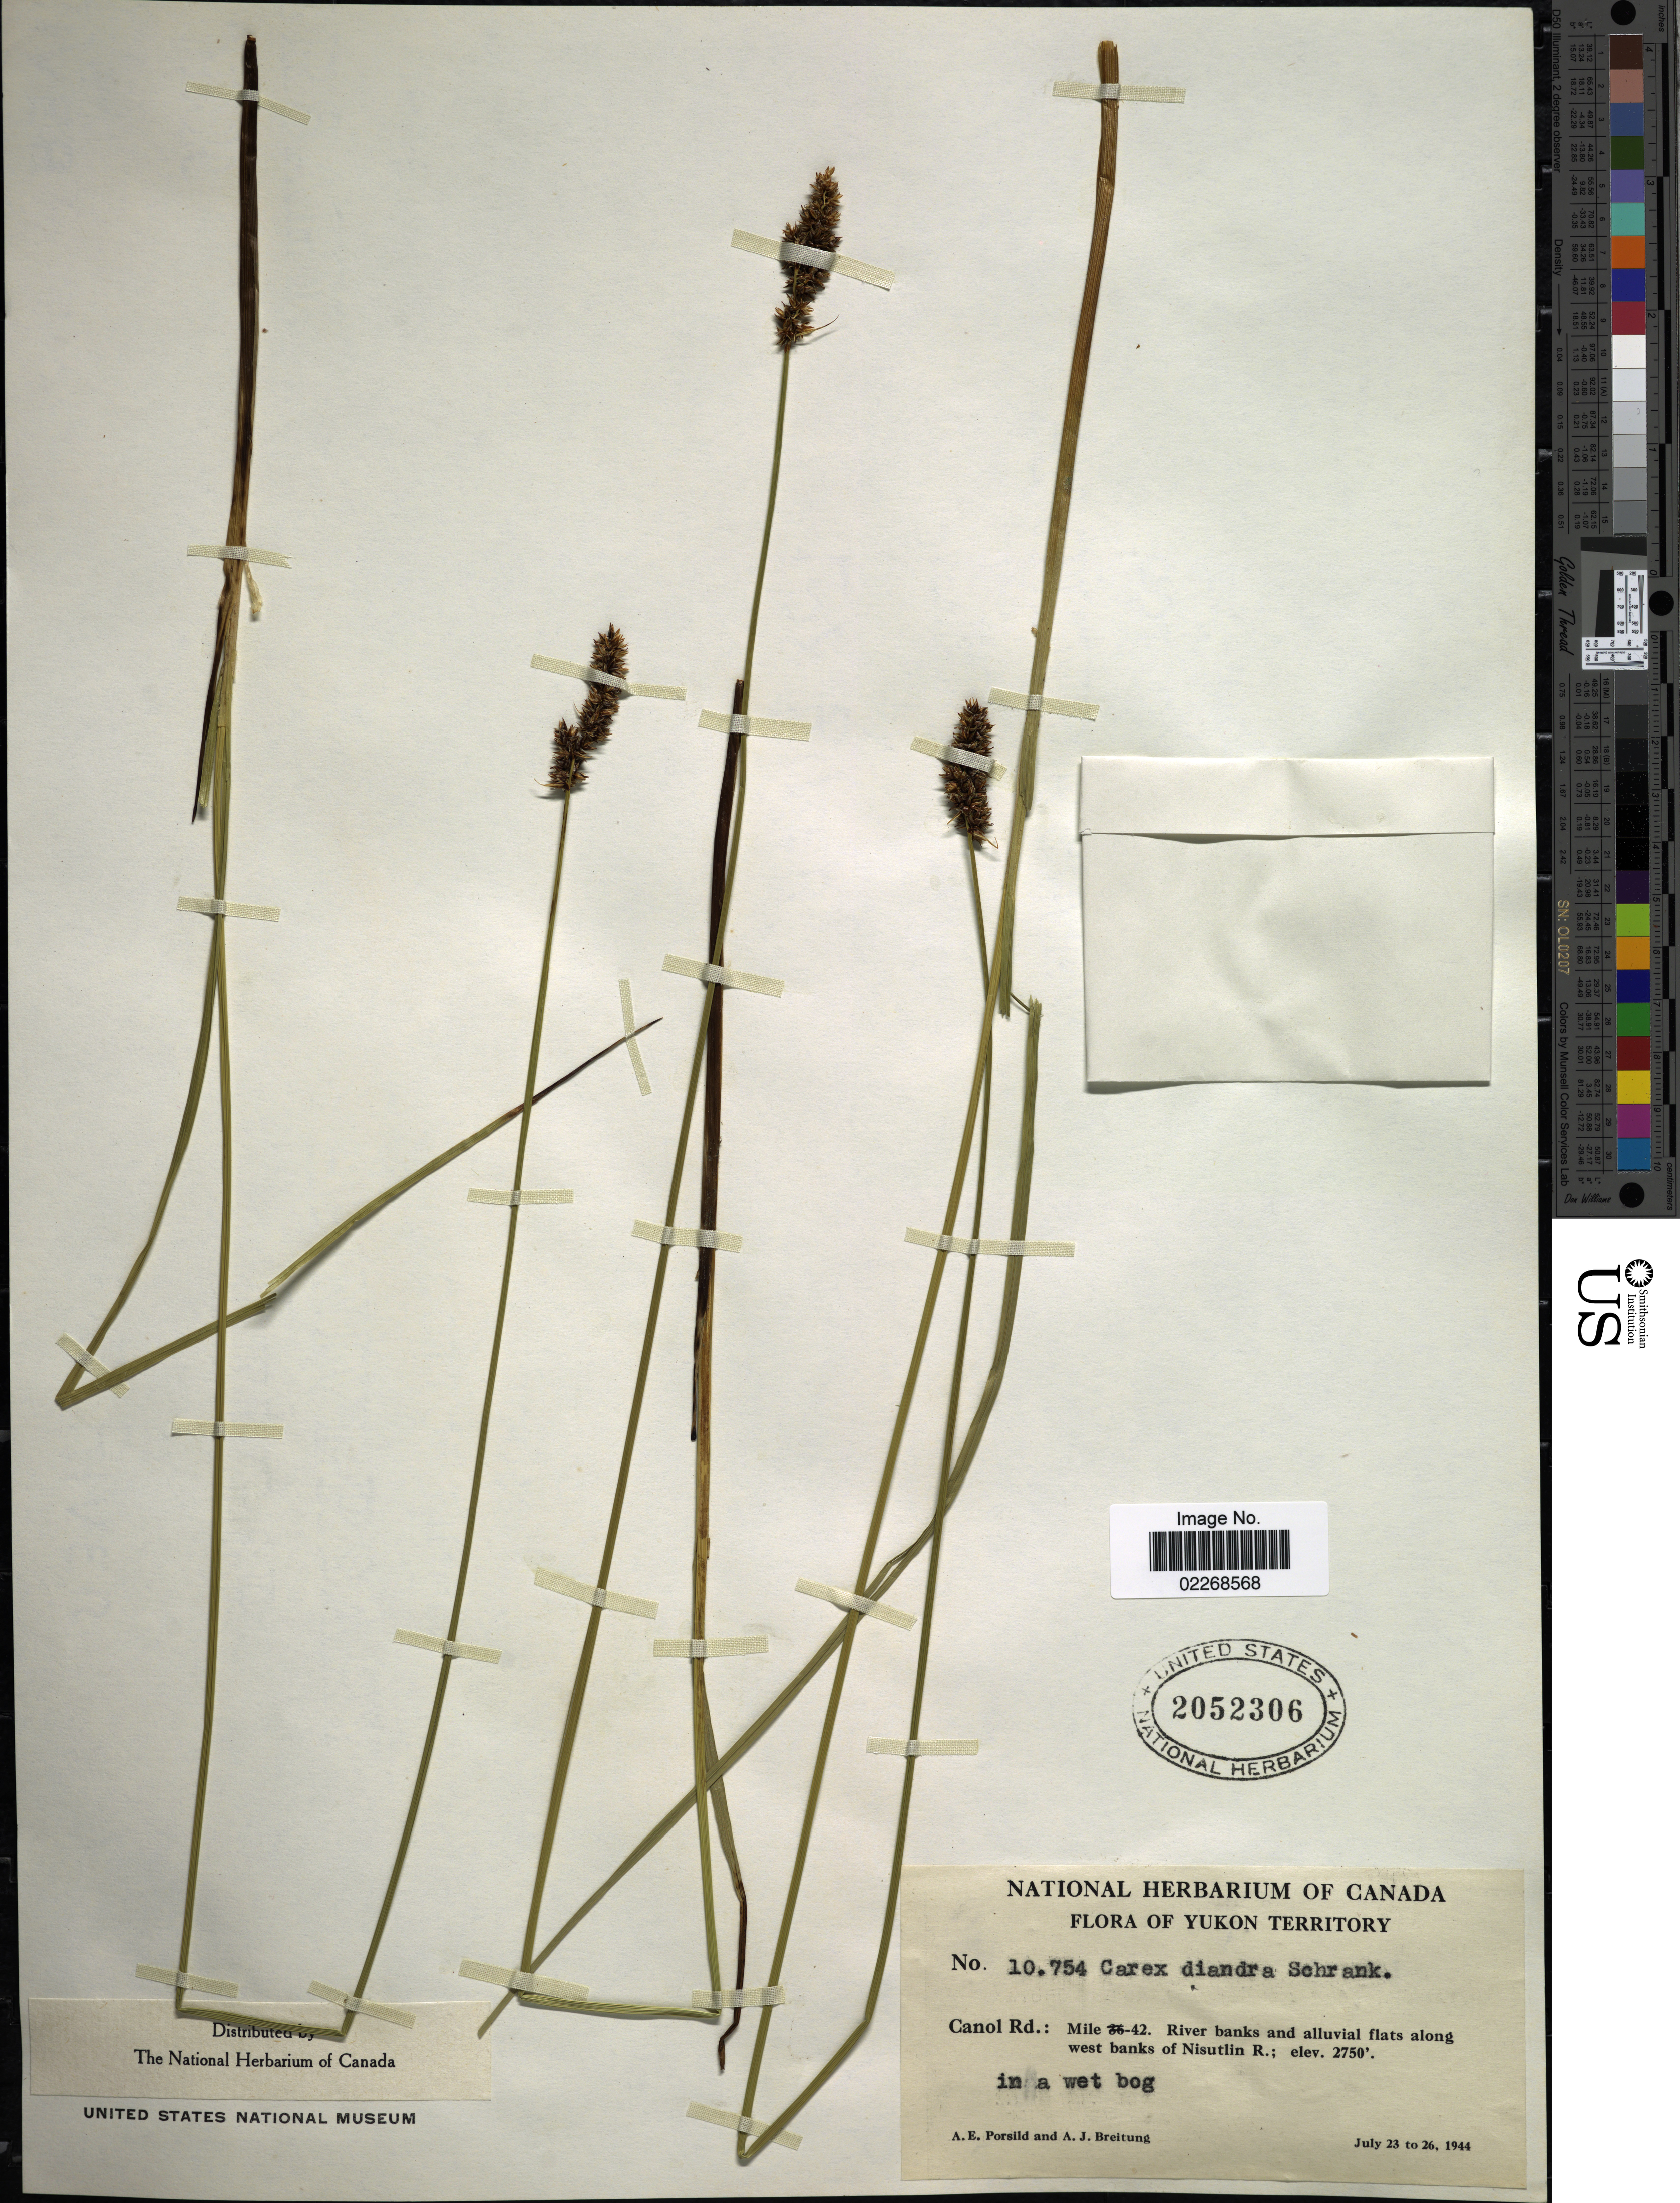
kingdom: Plantae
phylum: Tracheophyta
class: Liliopsida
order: Poales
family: Cyperaceae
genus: Carex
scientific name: Carex diandra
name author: Schrank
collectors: A. E. Porsild & A. Breitung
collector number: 10754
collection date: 1944-07-23/1944-07-26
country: Canada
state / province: Yukon Territory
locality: Canol Rd.: Mile 42, river banks and alluvial flats along west banks of Nisutlin, in a wet bog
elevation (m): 838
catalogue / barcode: US 2052306